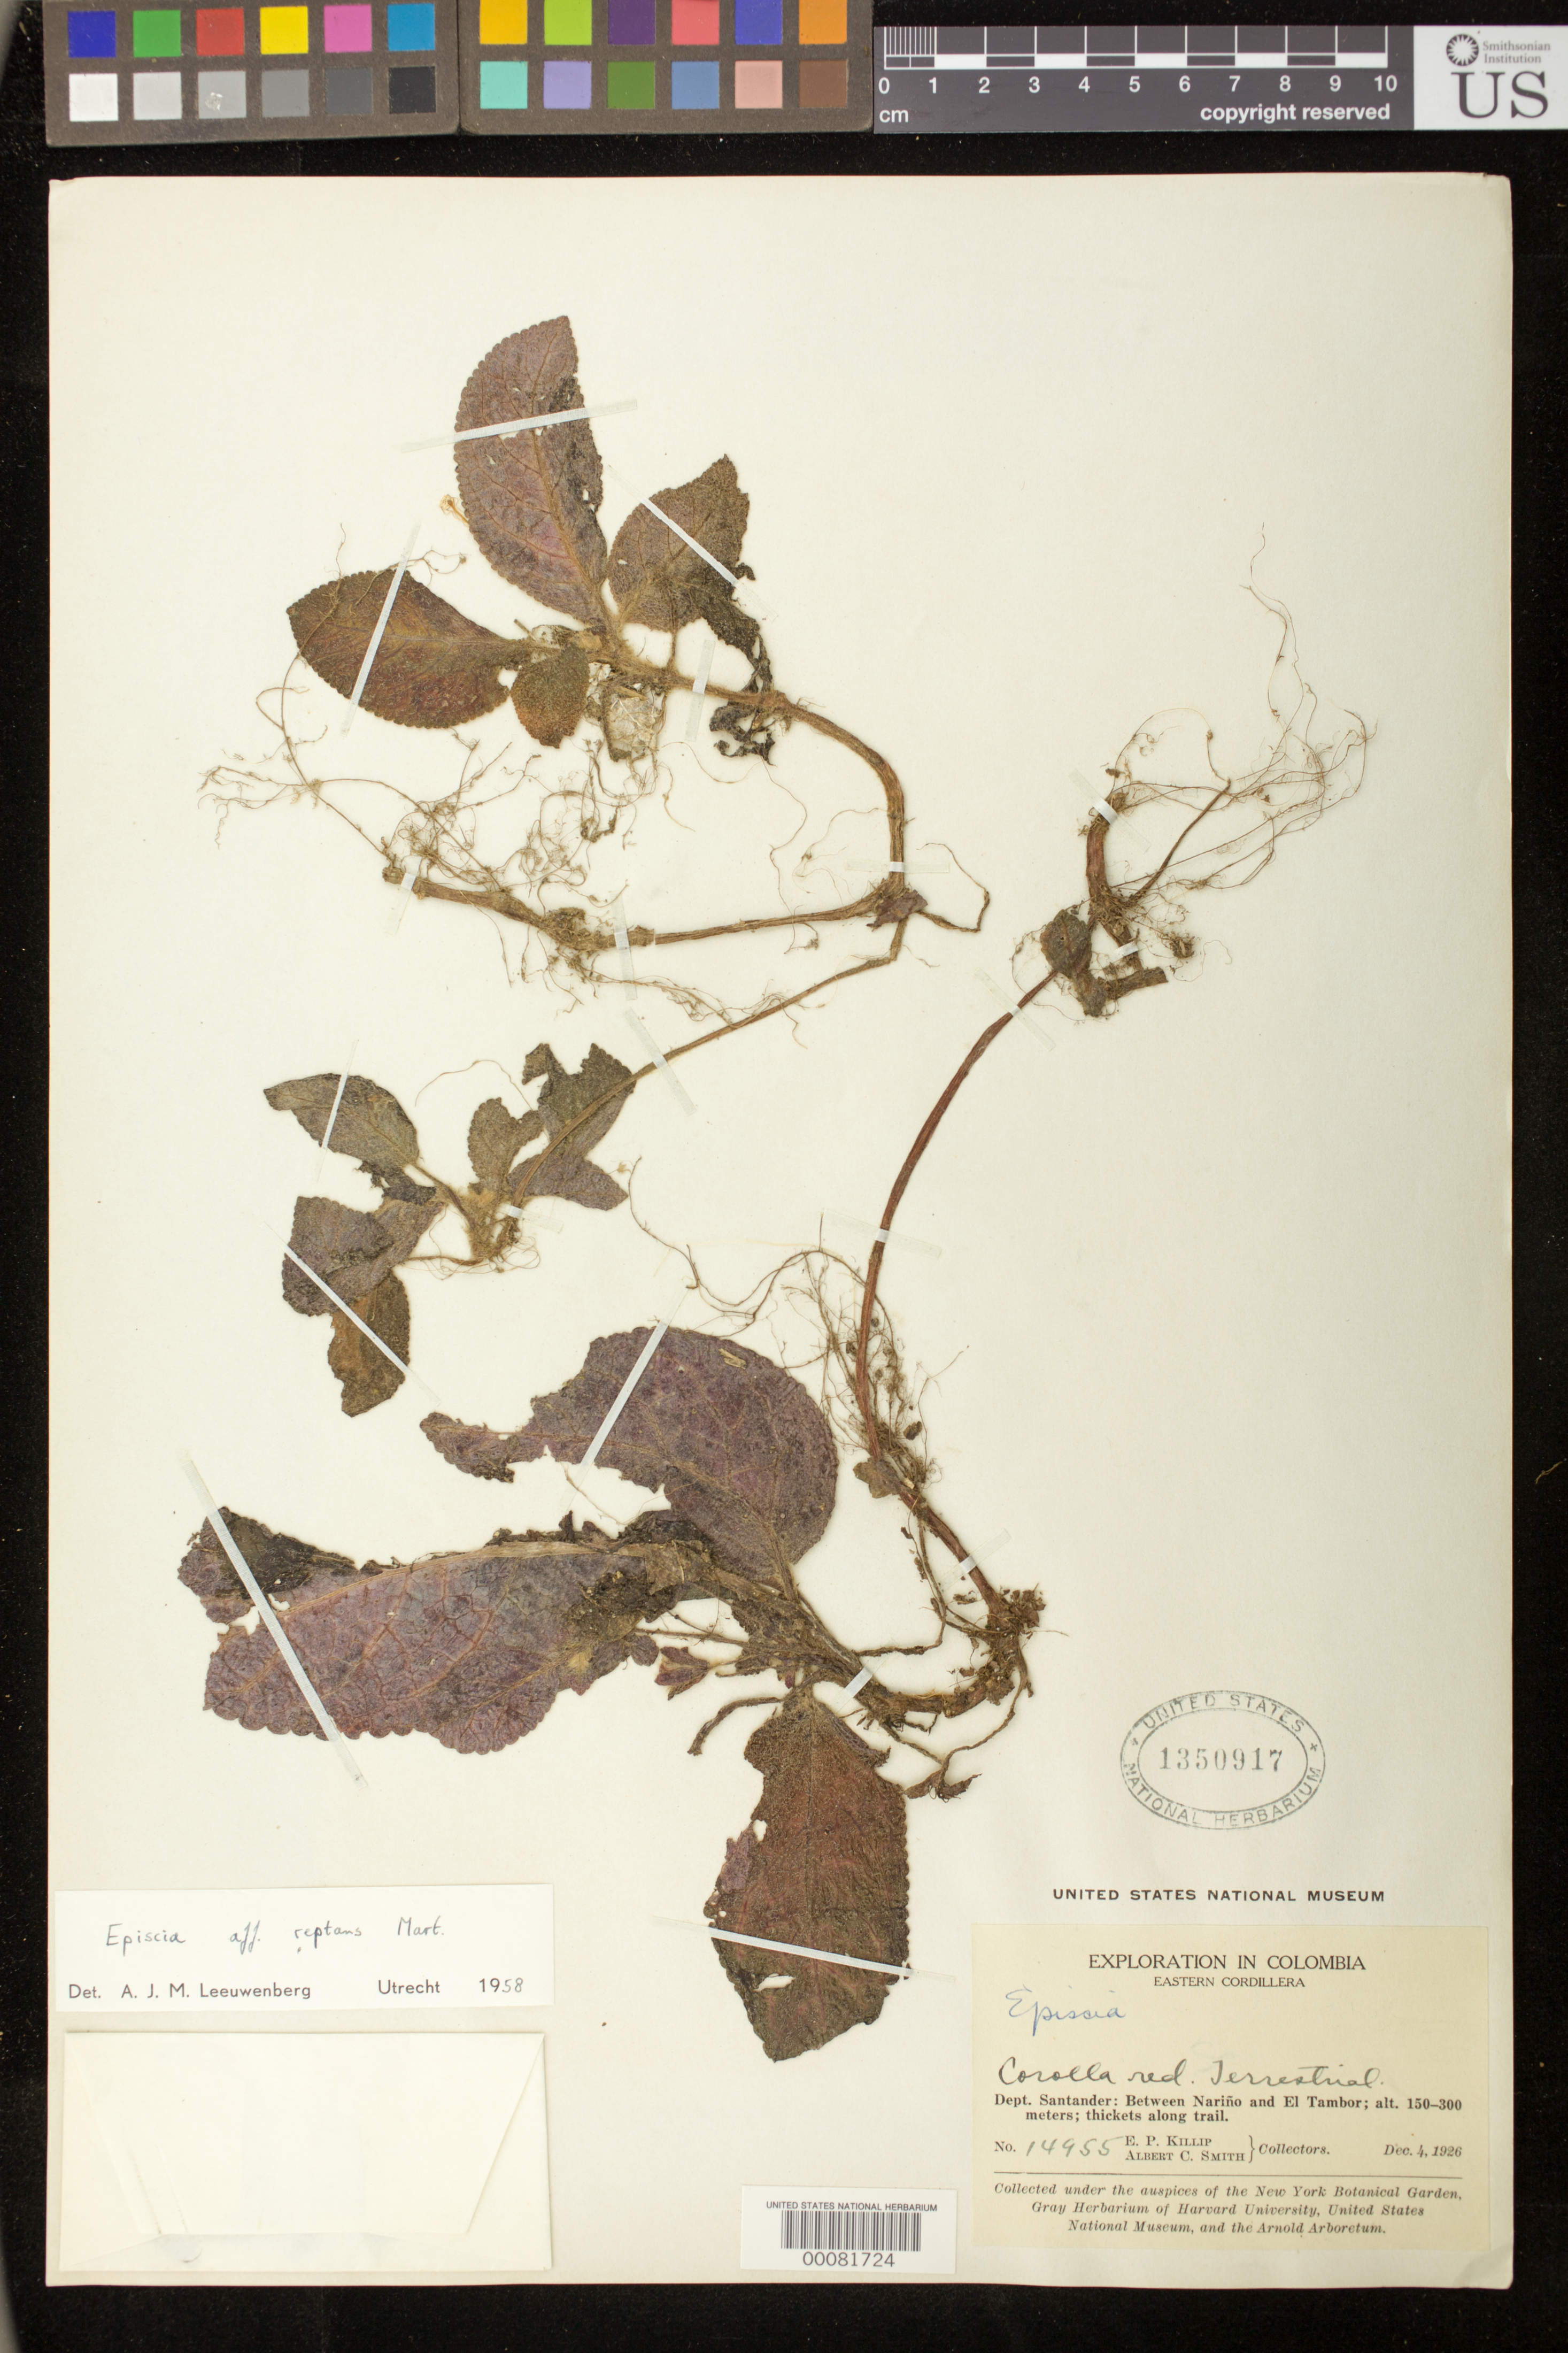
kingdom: Plantae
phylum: Tracheophyta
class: Magnoliopsida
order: Lamiales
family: Gesneriaceae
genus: Episcia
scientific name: Episcia reptans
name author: Mart.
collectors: E. P. Killip & A. C. Smith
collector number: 14955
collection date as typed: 04 Dec 1926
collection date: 1926-12-04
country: Colombia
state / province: Santander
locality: Between Narino and El Tambor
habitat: Thickets along trail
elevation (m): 150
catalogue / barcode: US 1350917